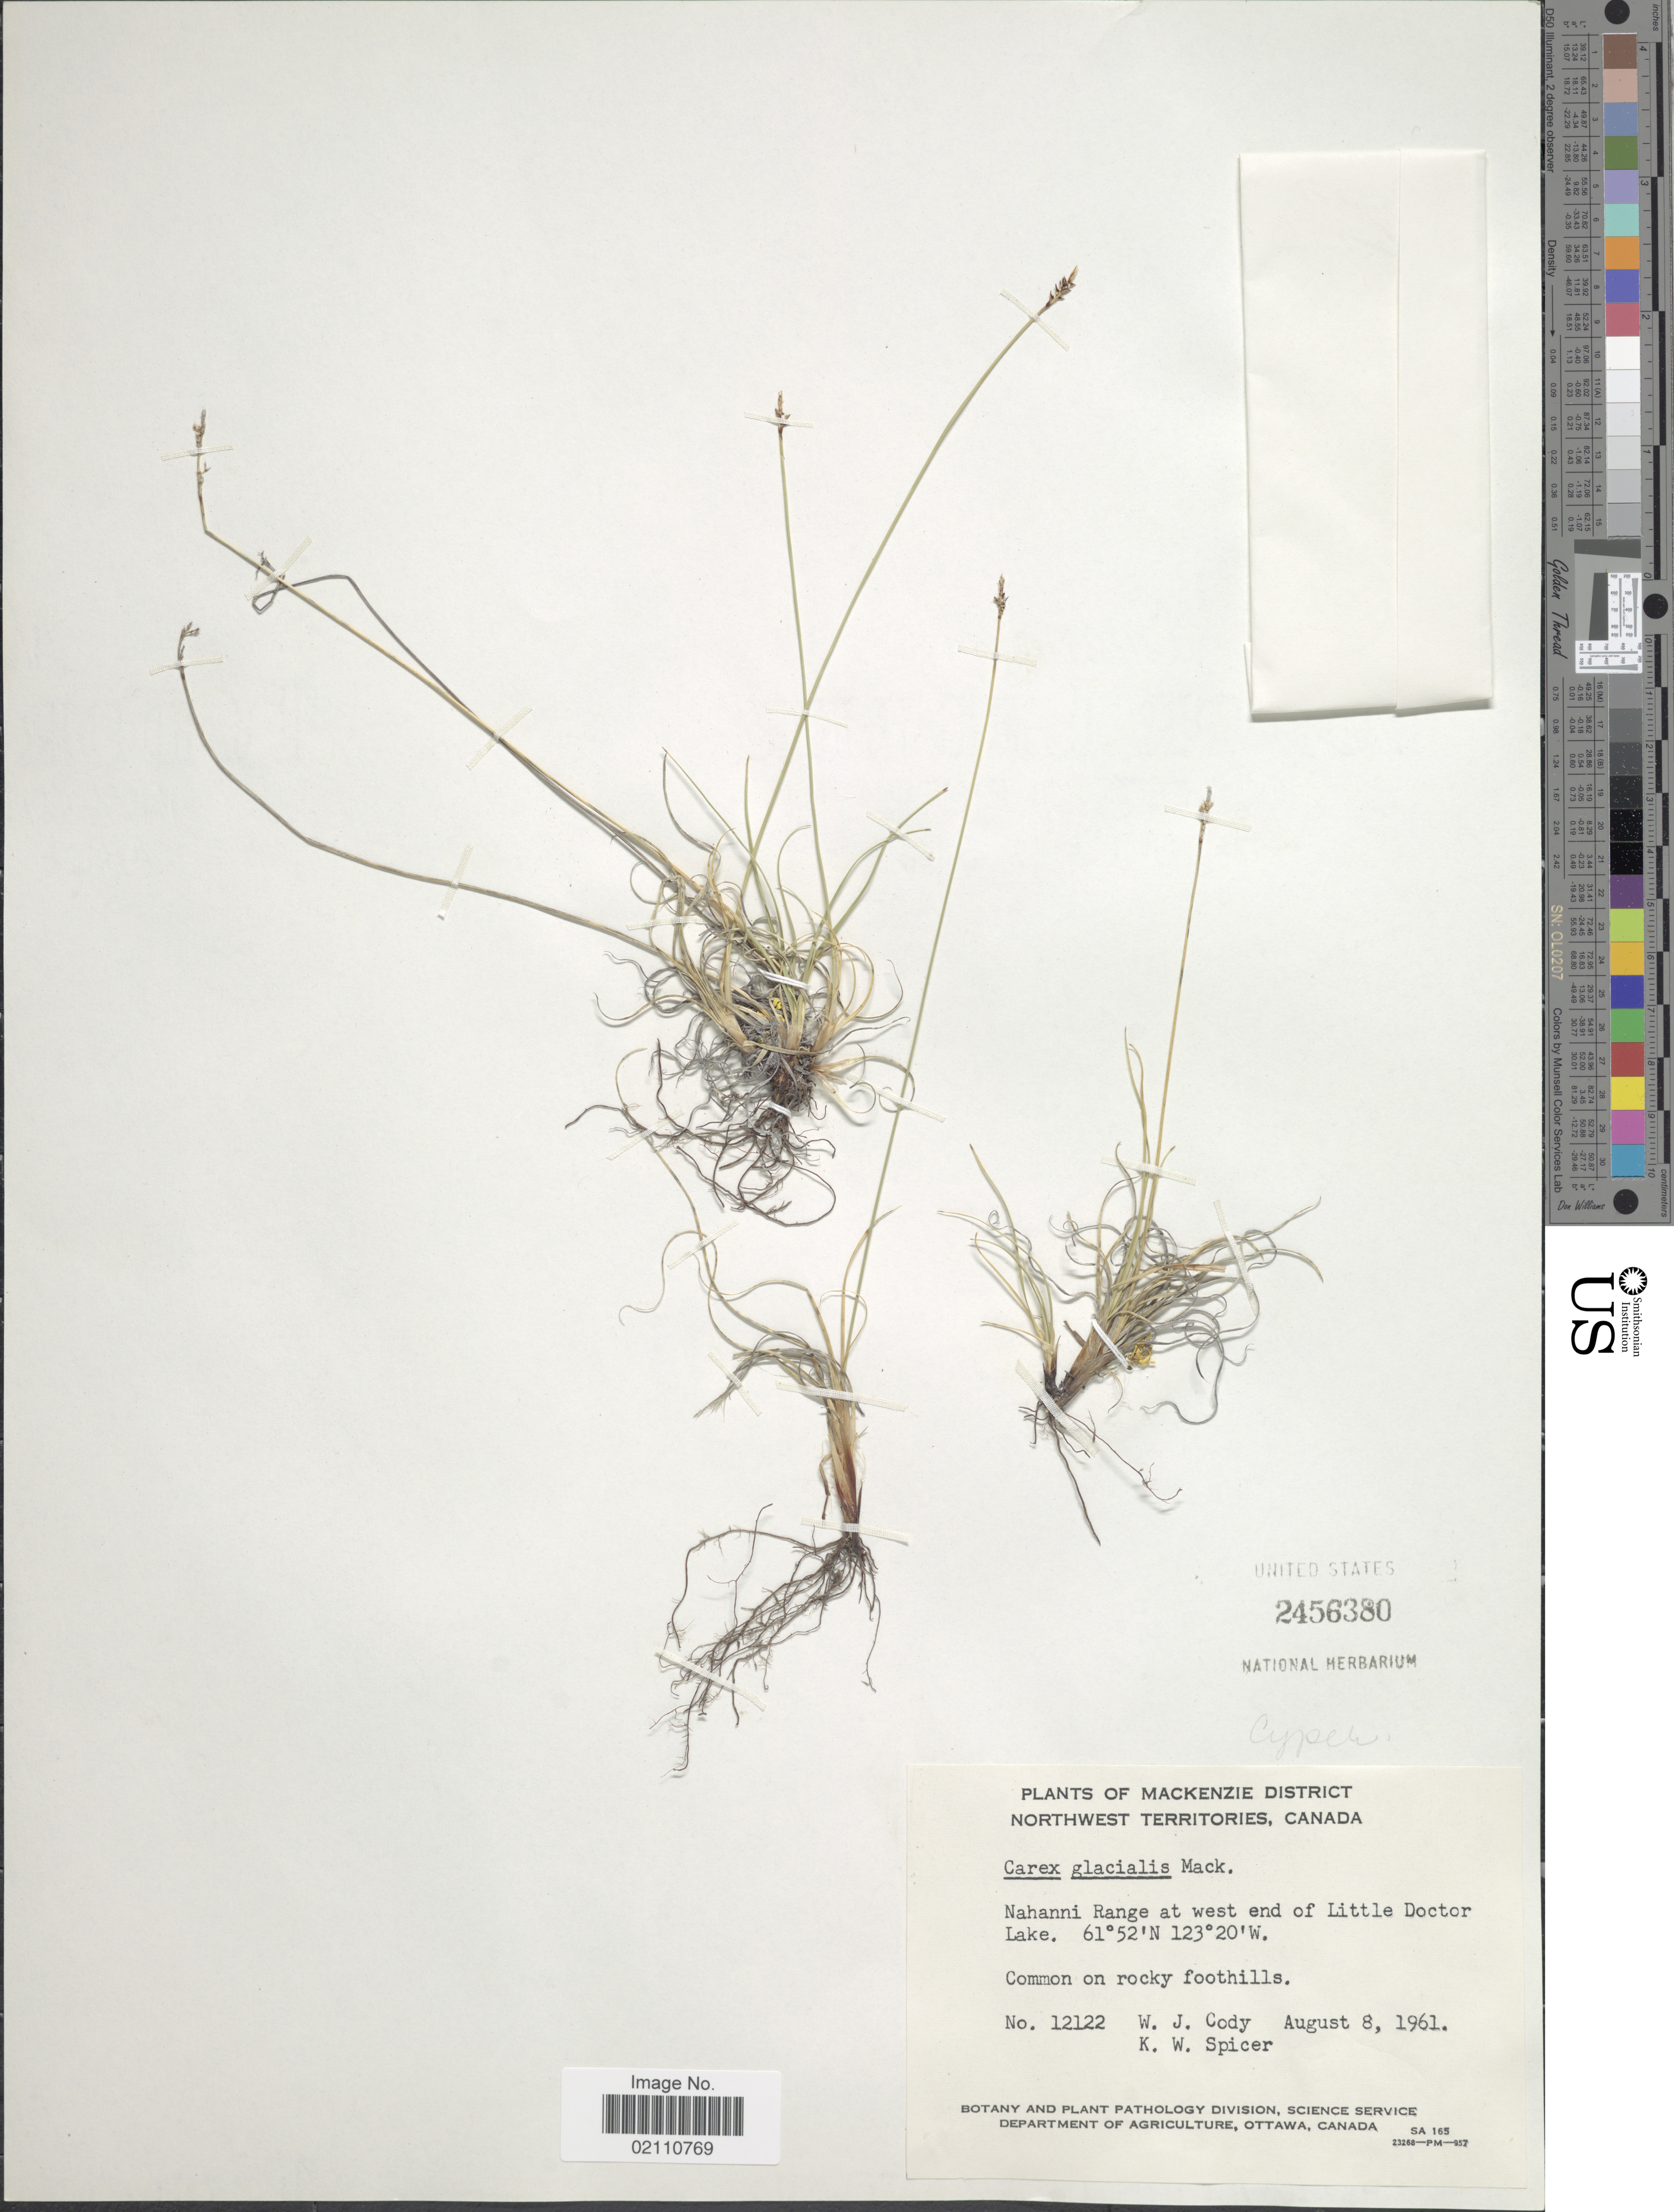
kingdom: Plantae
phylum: Tracheophyta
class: Liliopsida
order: Poales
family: Cyperaceae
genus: Carex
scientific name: Carex glacialis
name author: Mack.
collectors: W. Cody & K. Spicer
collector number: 12122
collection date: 1961-08-08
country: Canada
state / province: Northwest Territories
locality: Mackenzie District, Nahanni Range at west end of Little Doctor Lake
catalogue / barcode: US 2456380